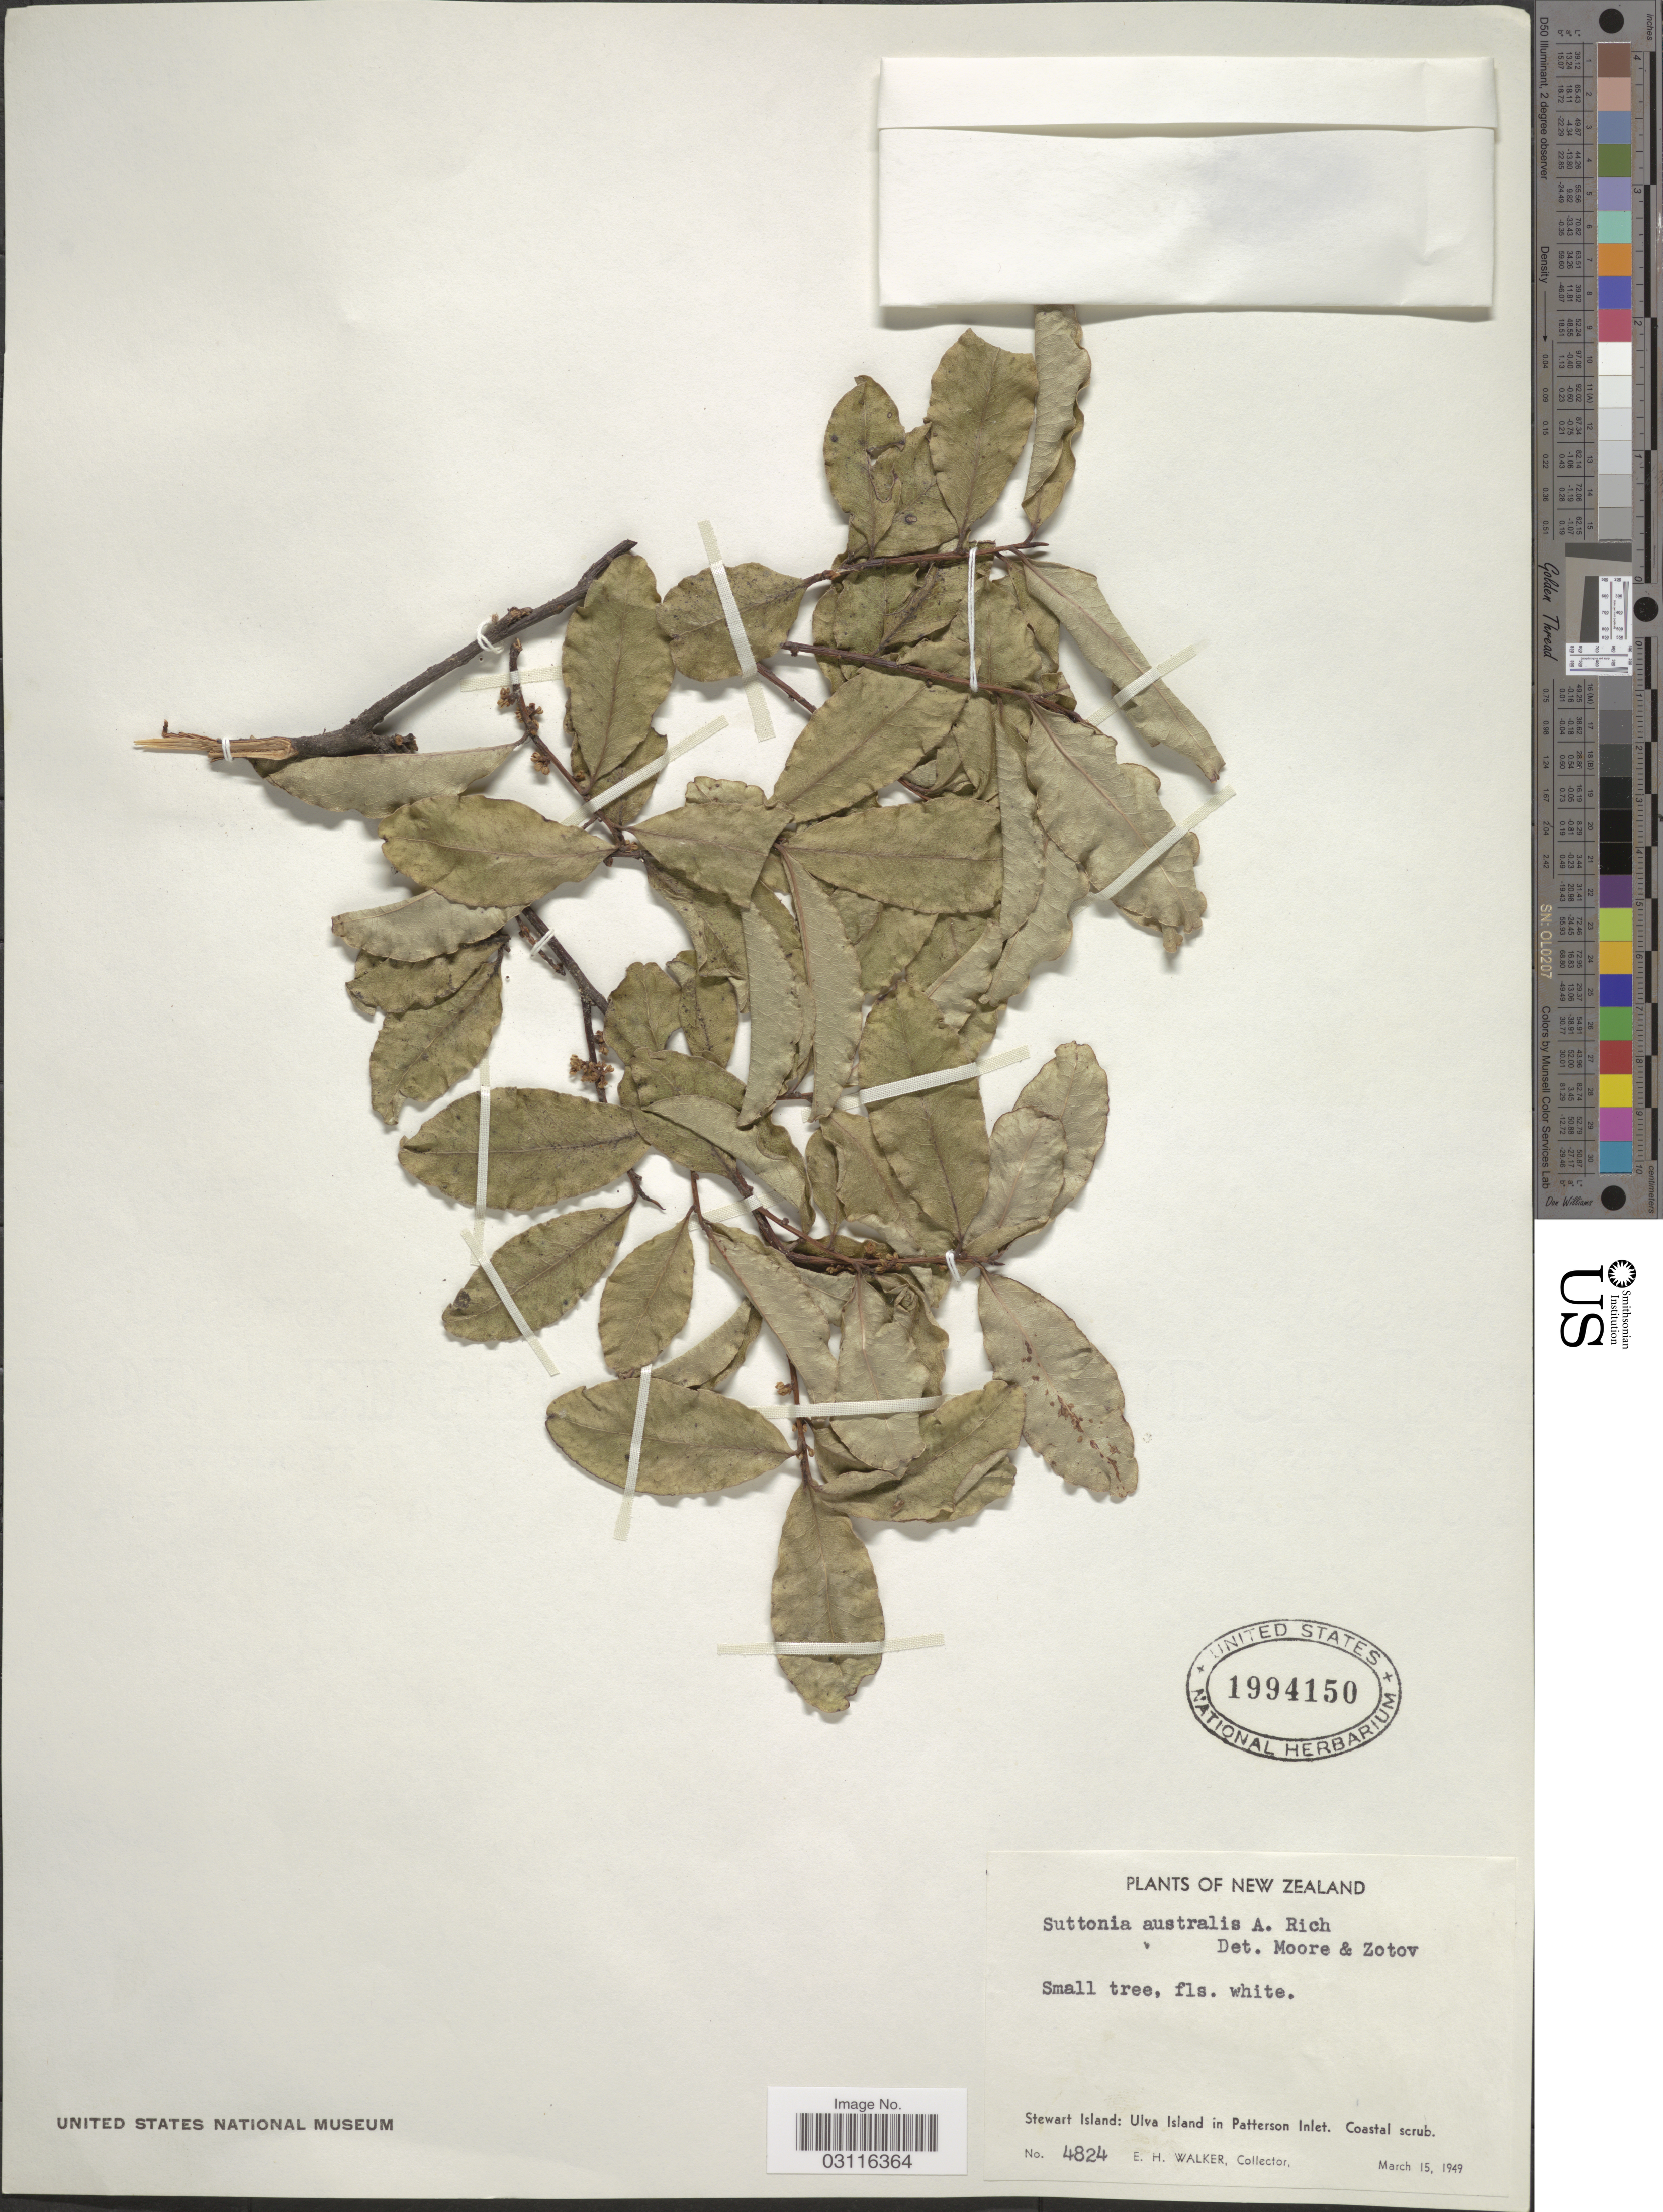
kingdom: Plantae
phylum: Tracheophyta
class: Magnoliopsida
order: Ericales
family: Primulaceae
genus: Suttonia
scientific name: Suttonia australis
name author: A. Rich.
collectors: E. H. Walker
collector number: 4824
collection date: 1949-03-15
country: New Zealand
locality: Stewart Island: Ulva Island in Patterson Inlet.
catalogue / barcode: US 1994150